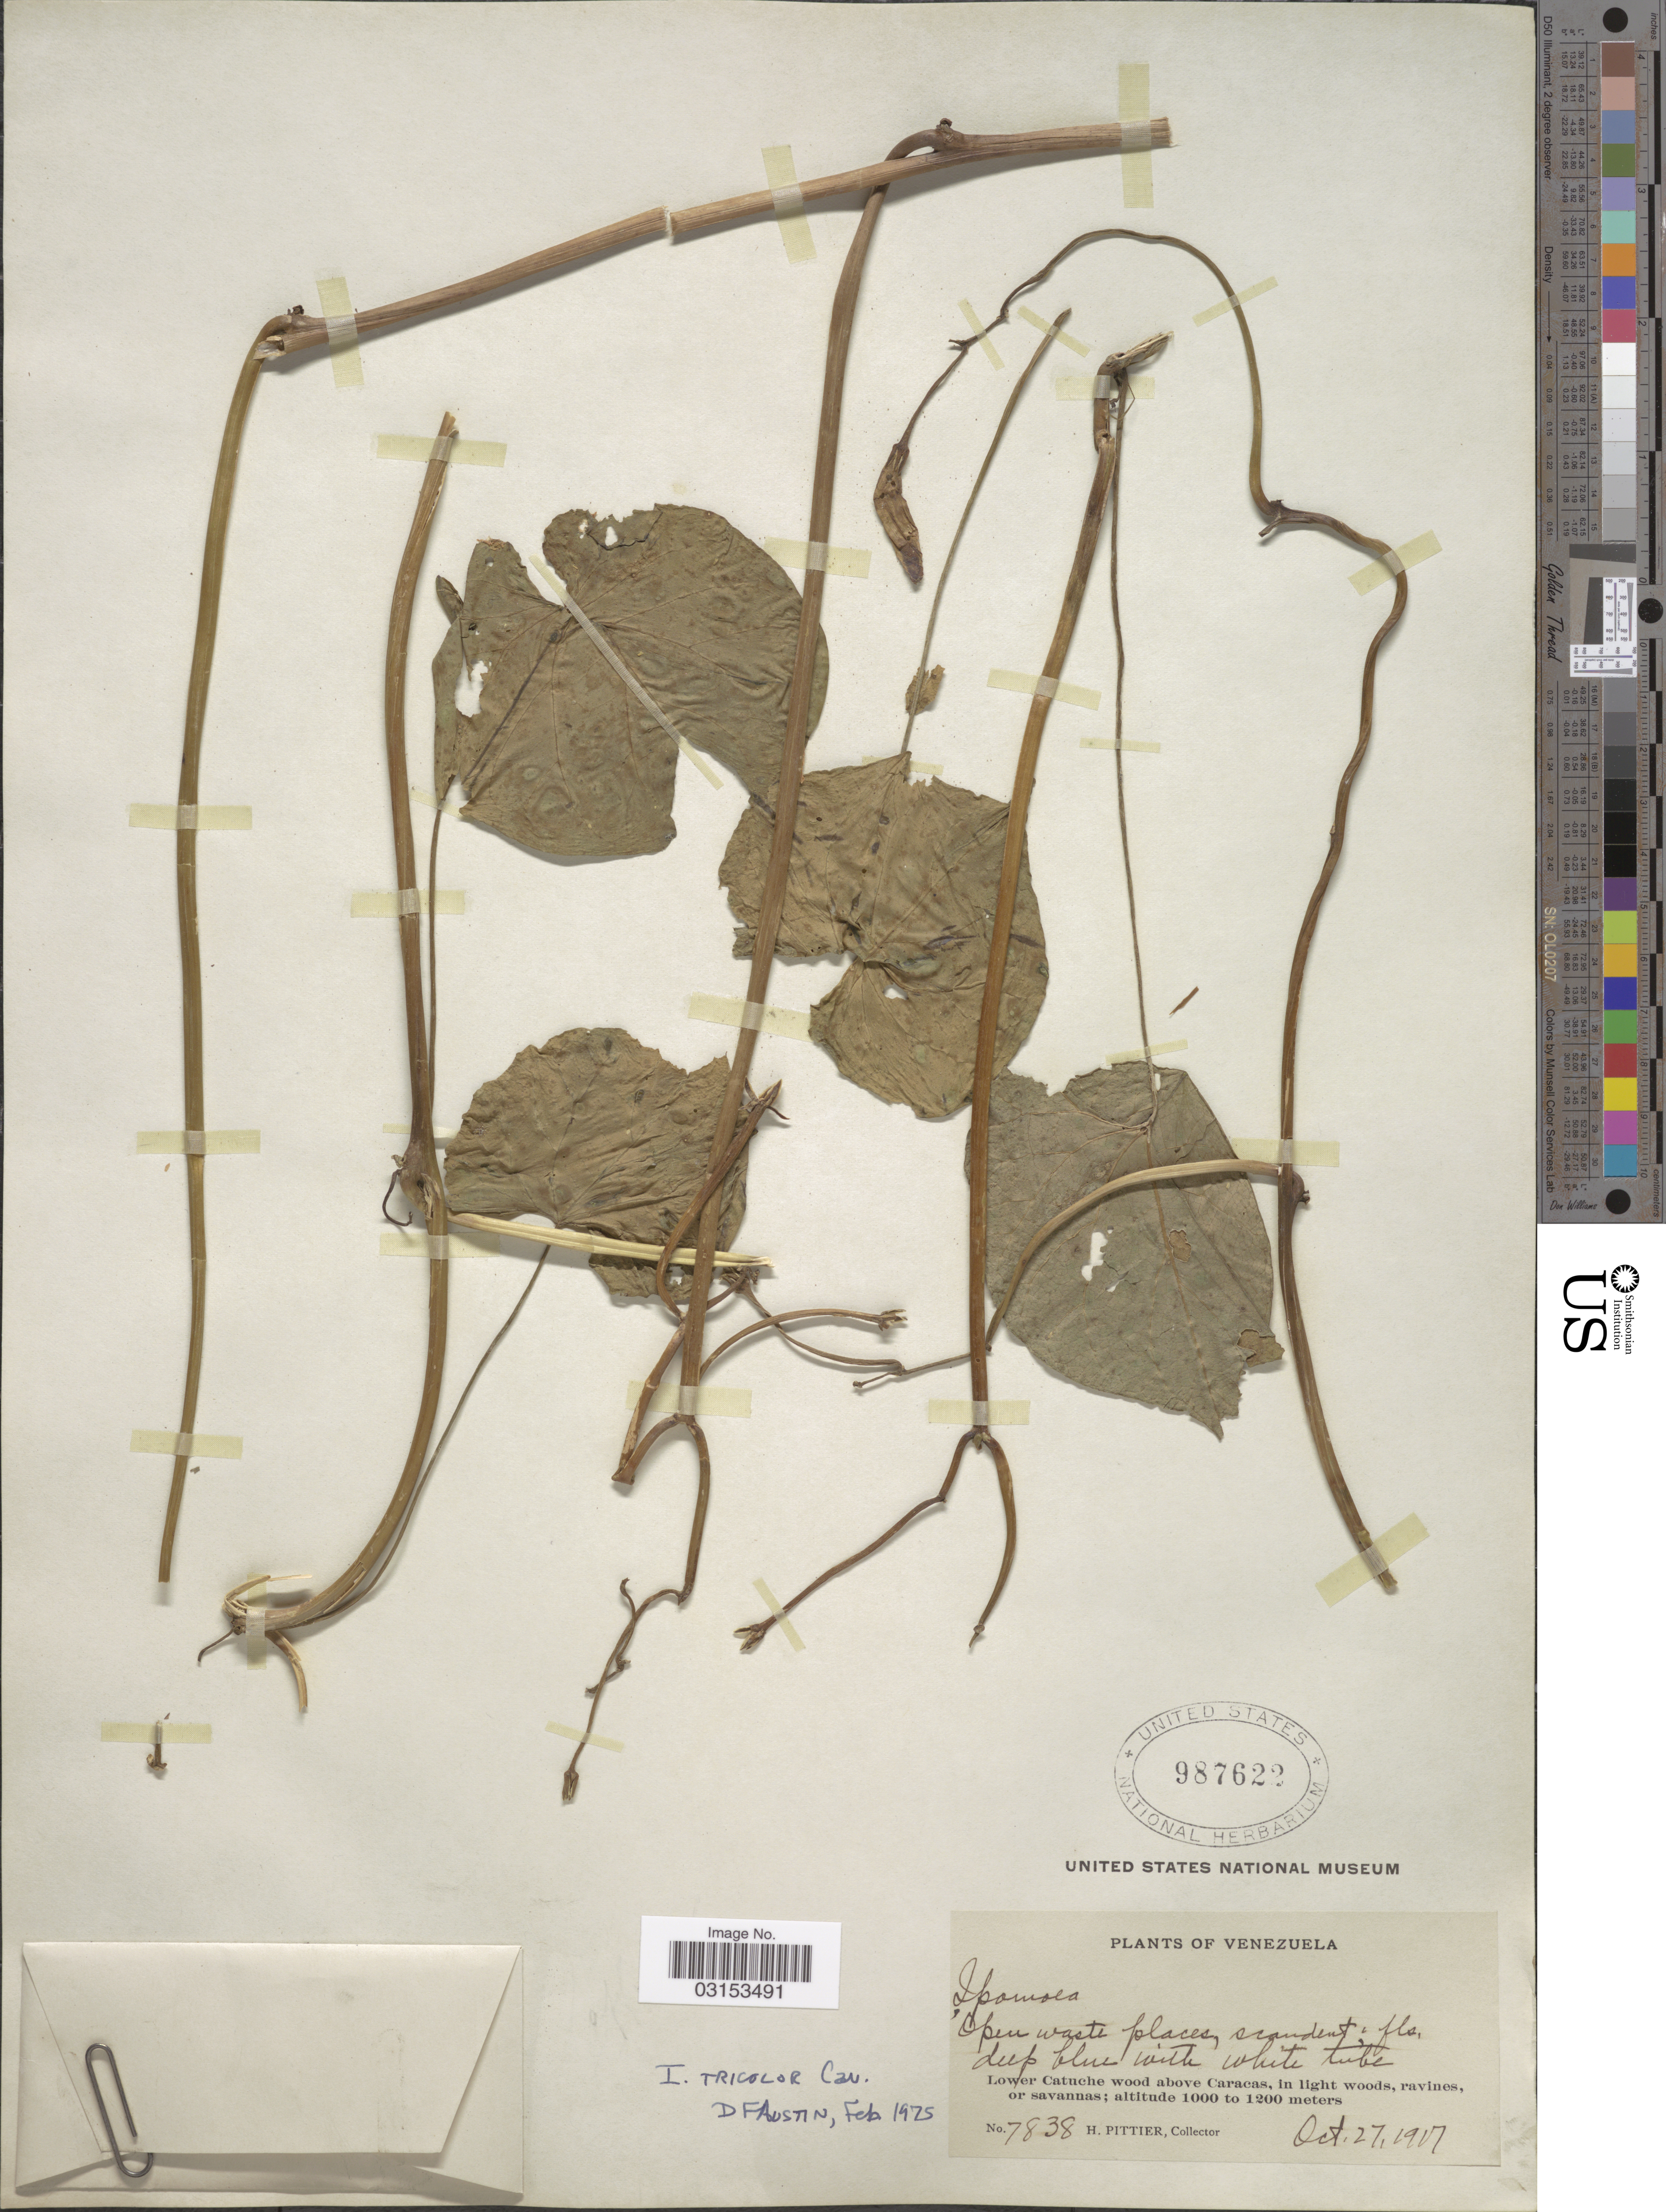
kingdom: Plantae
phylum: Tracheophyta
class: Magnoliopsida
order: Solanales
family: Convolvulaceae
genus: Ipomoea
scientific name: Ipomoea tricolor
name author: Cav.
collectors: H. F. Pittier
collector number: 7838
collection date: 1917-10-27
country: Venezuela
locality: Lower Catuche wood above Caracas, in light woods, ravines or savannas.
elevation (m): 1000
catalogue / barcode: US 987622